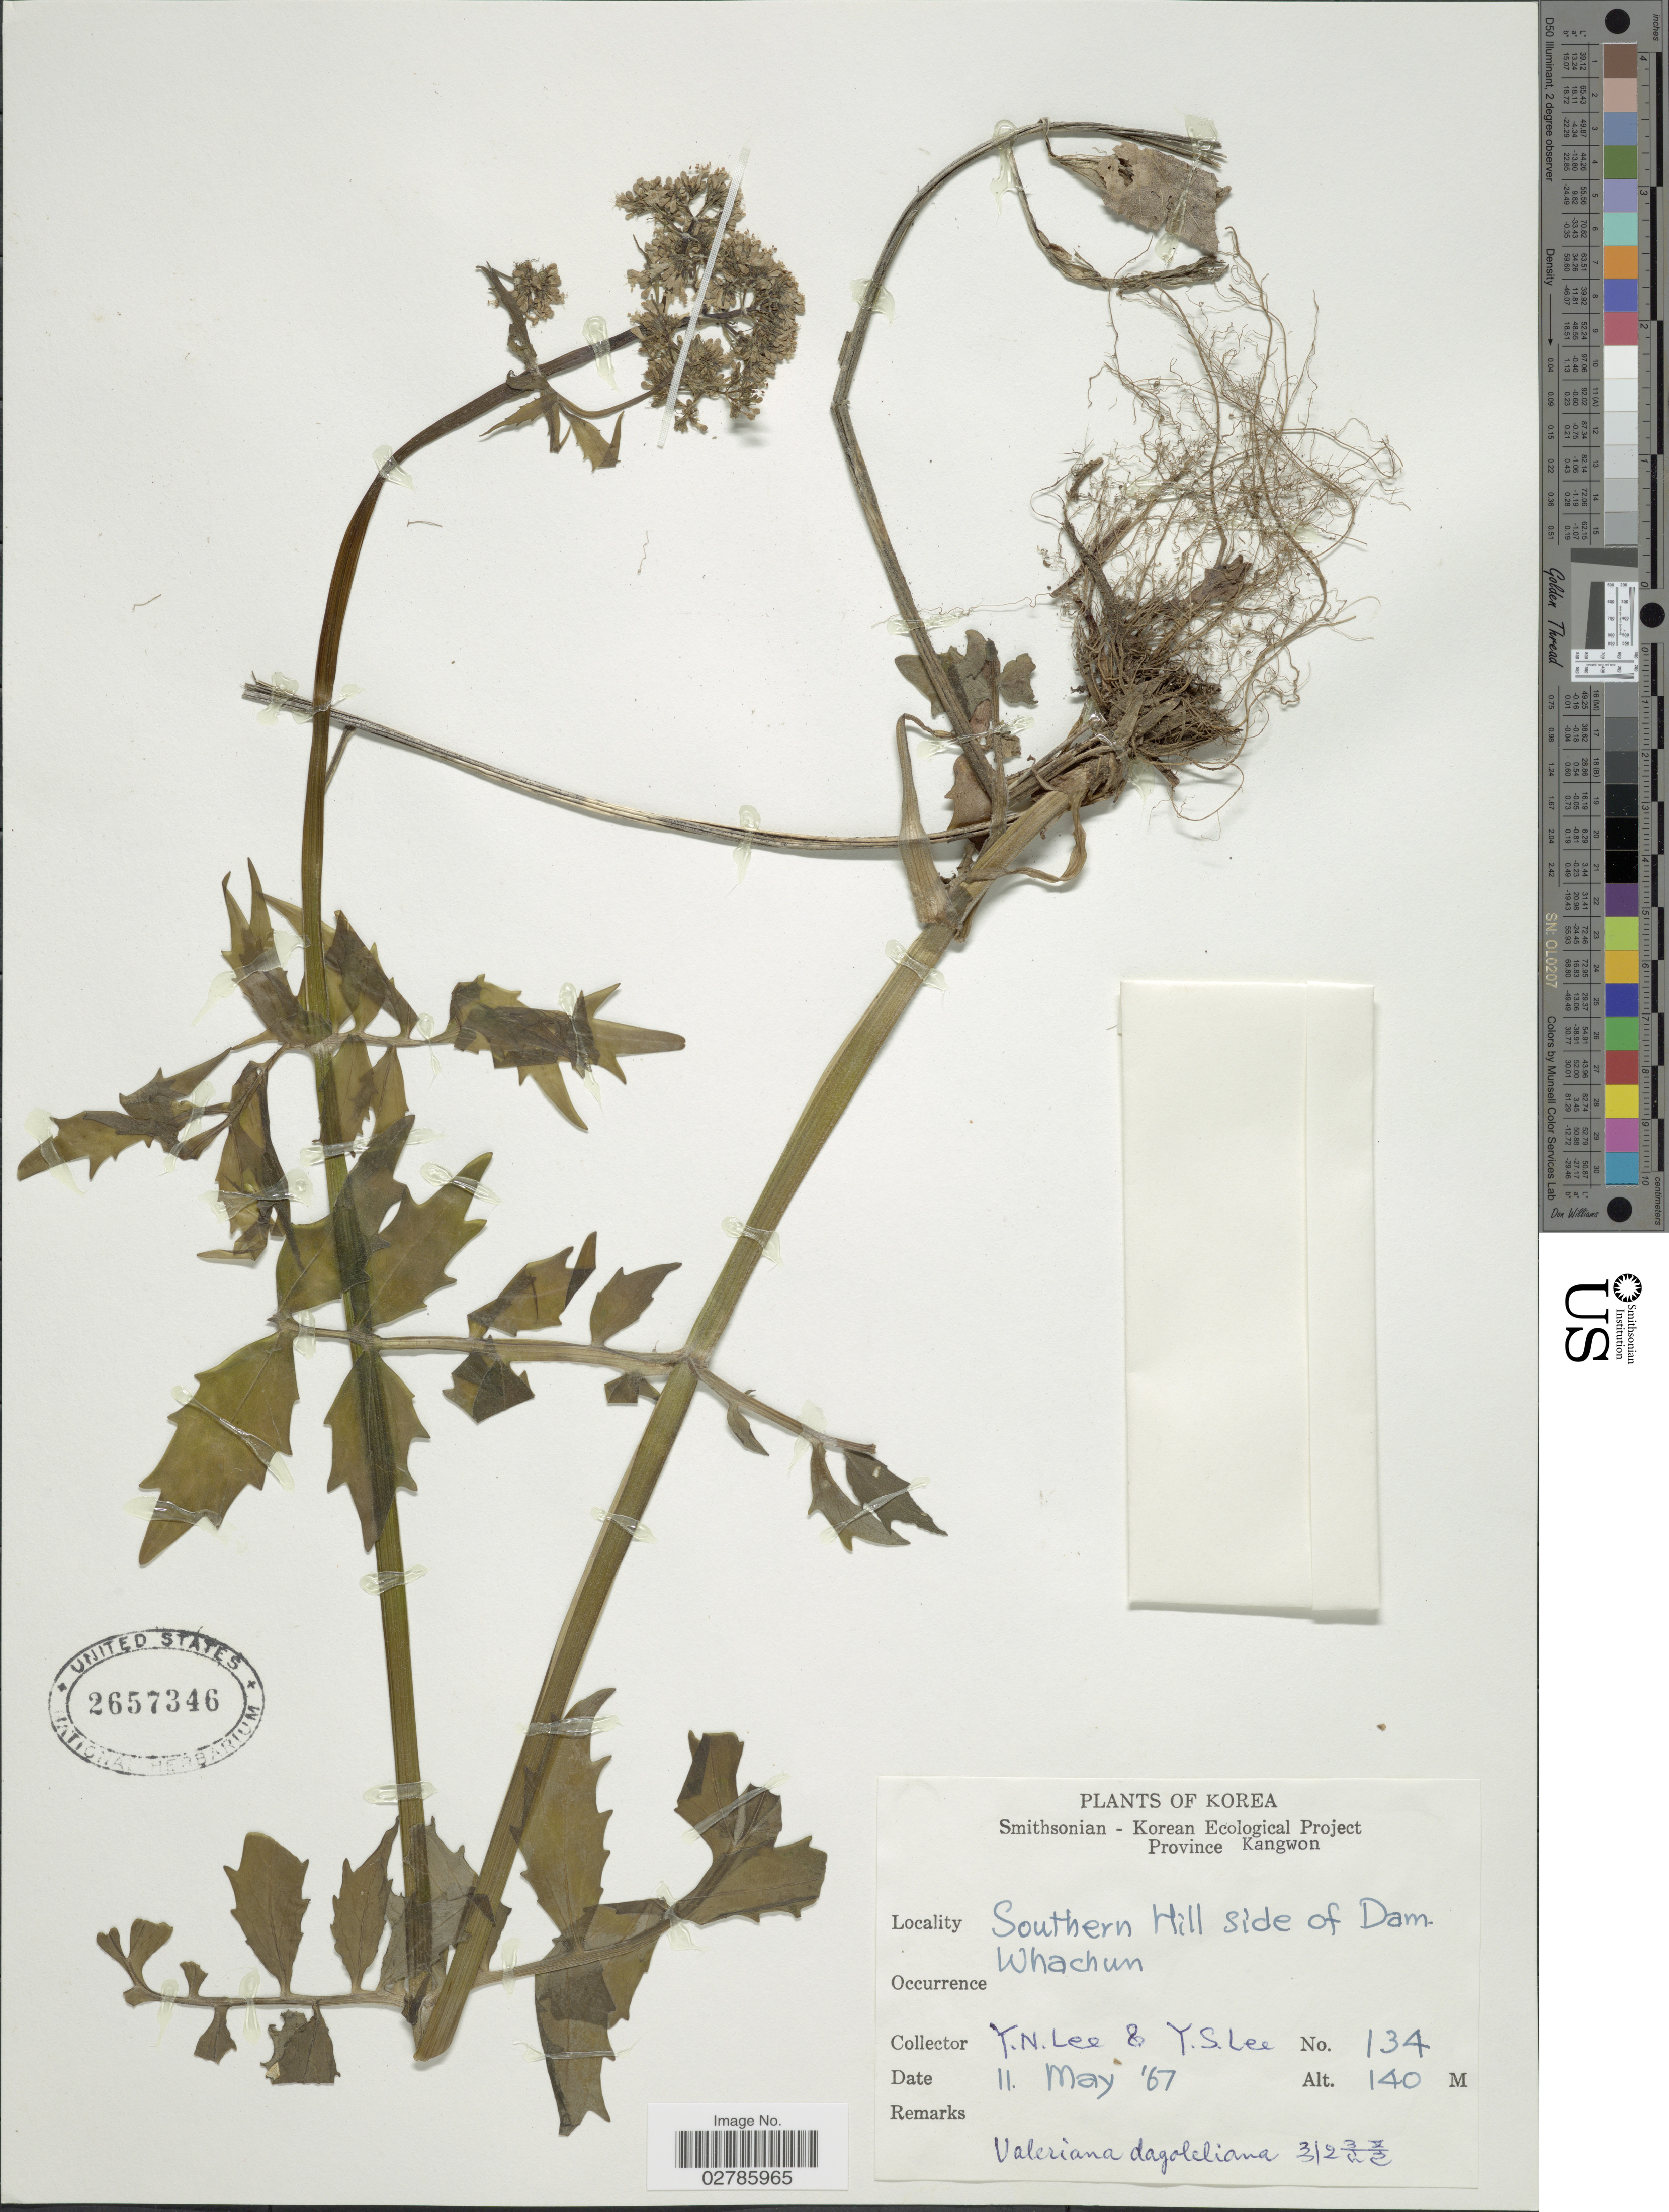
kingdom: Plantae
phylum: Tracheophyta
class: Magnoliopsida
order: Dipsacales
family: Caprifoliaceae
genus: Valeriana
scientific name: Valeriana dageletiana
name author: Nakai ex F. Maek.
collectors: Y. N. Lee & Y. S. Lee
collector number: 134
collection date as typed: Transcribed d/m/y: 11/5/67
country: North Korea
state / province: Kangwon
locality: Province Kangwon. Southern Hill side of Dam Whachun.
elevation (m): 140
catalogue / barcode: US 2657346